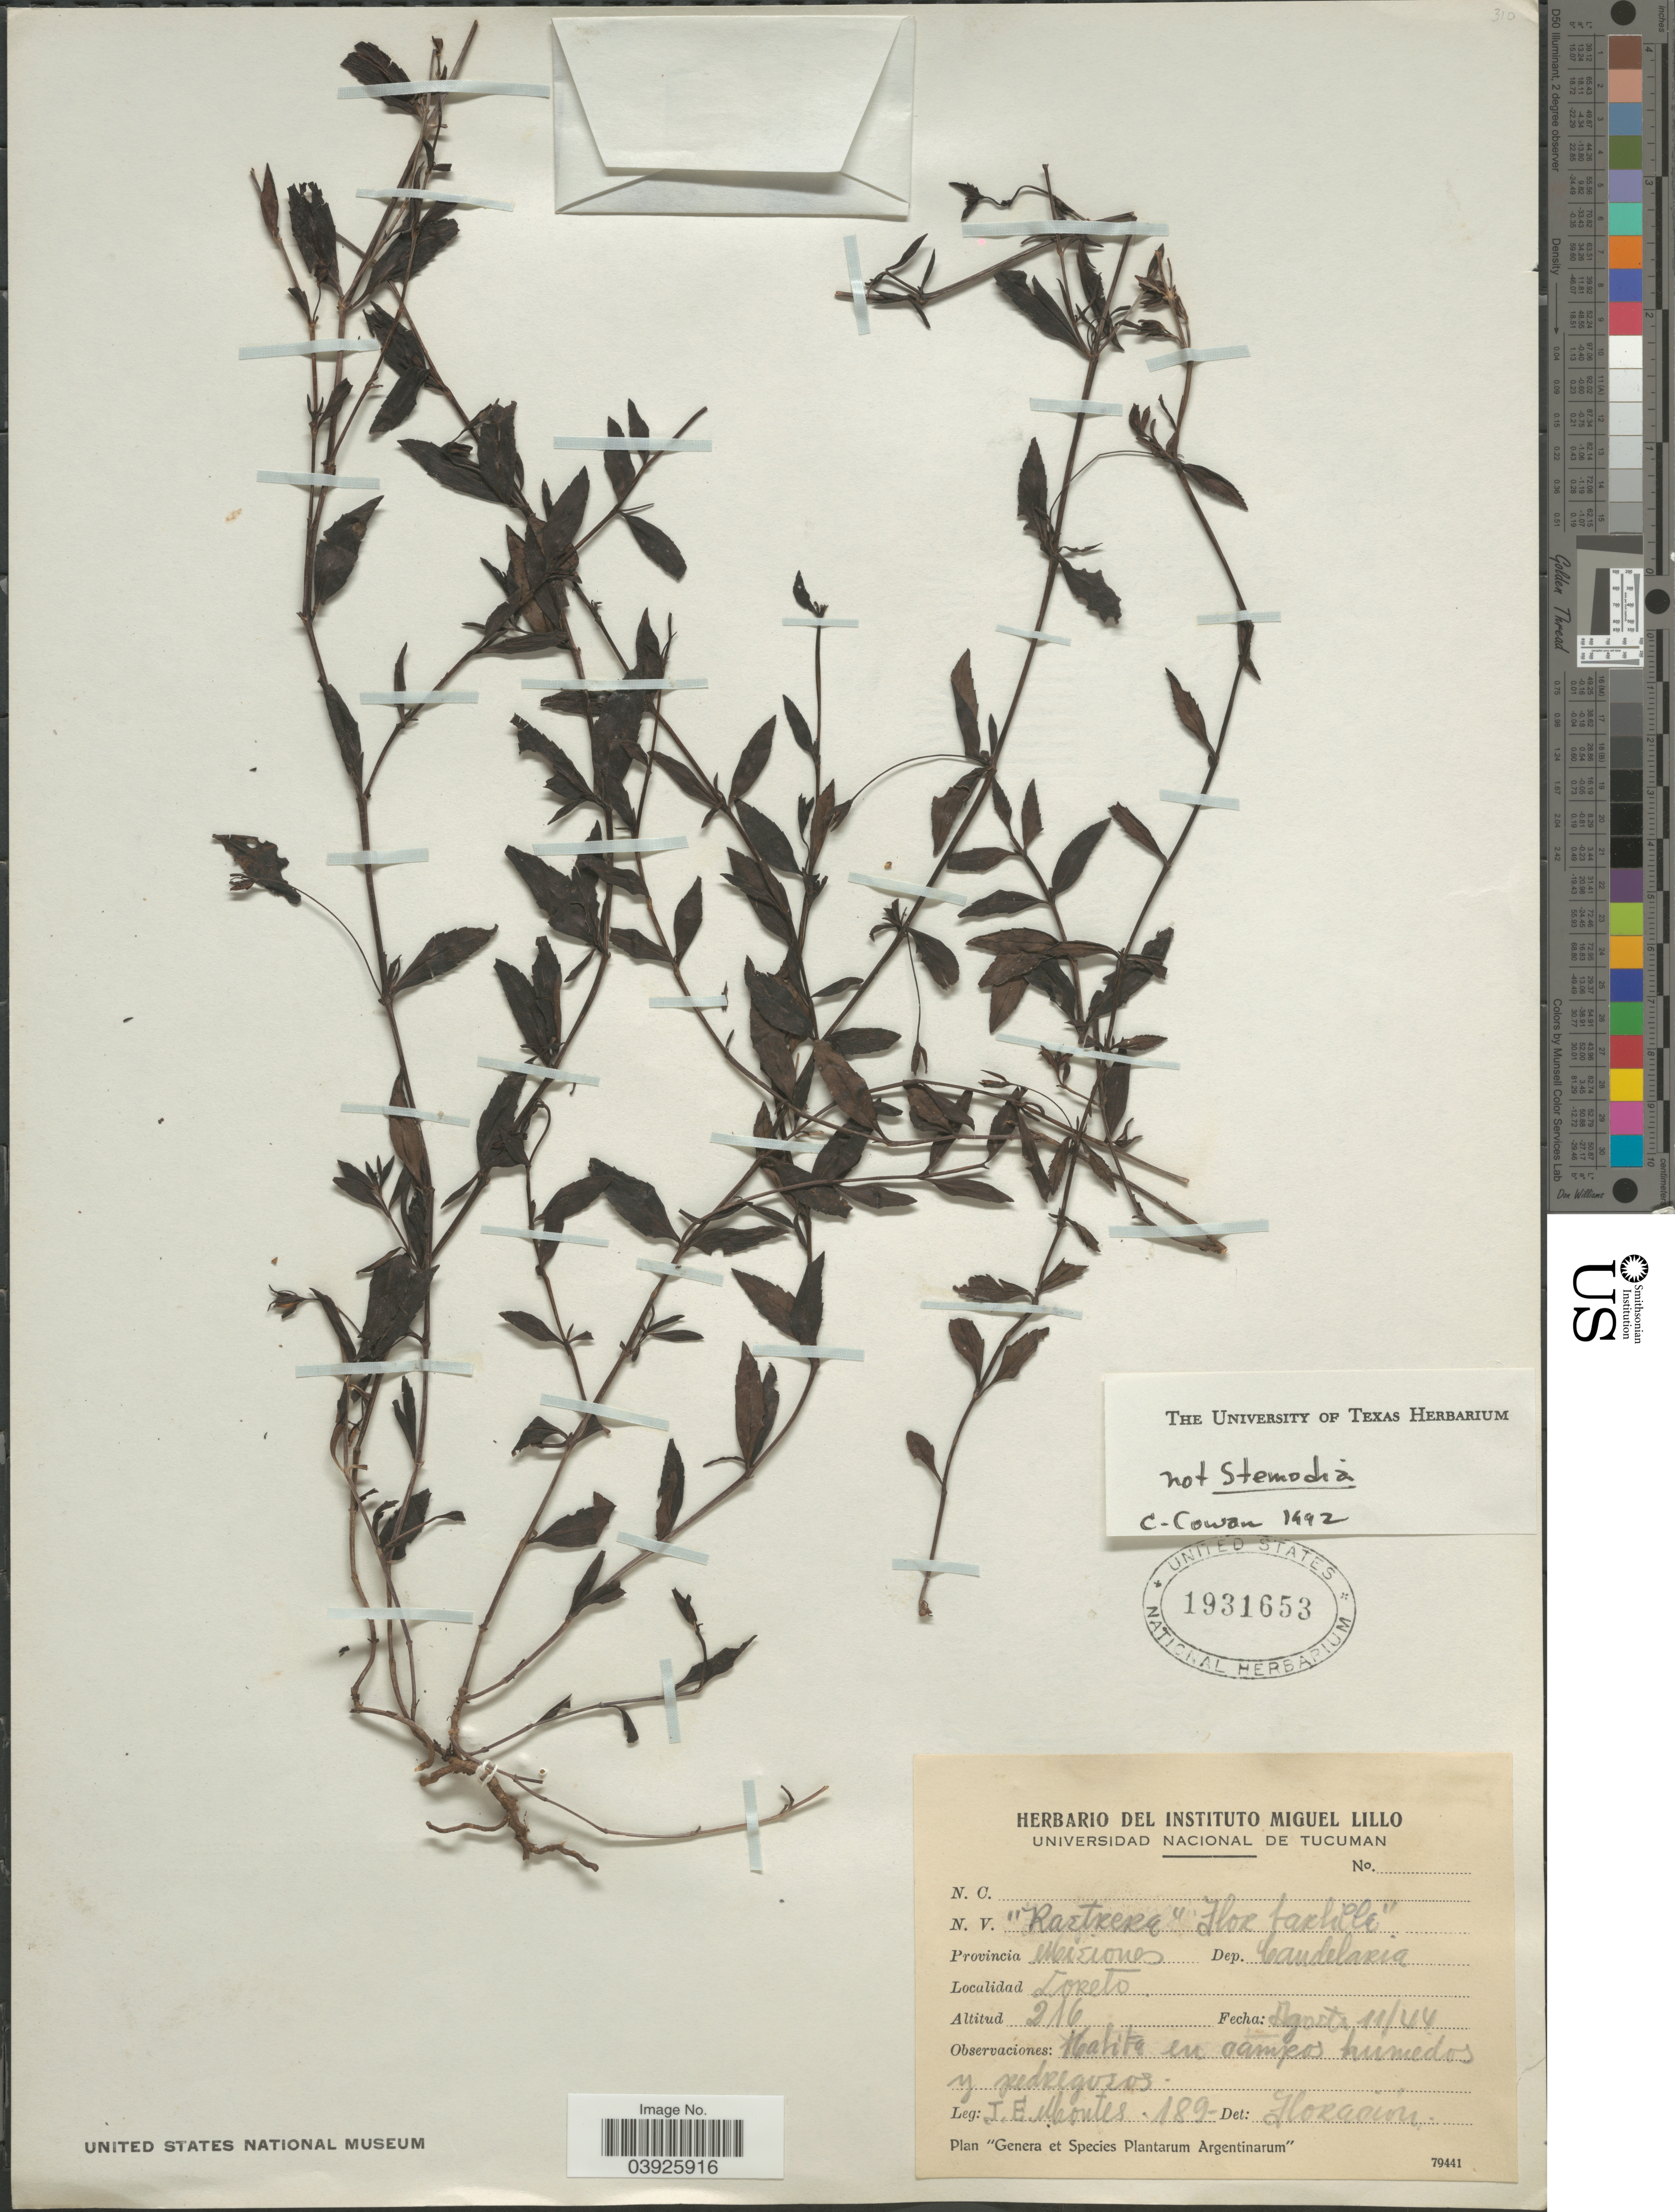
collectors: J. E. Montes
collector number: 189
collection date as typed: Transcribed d/m/y: 11/8/44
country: Argentina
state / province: Misiones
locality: Dep. Candelaria. Loreto.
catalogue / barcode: US 1931653